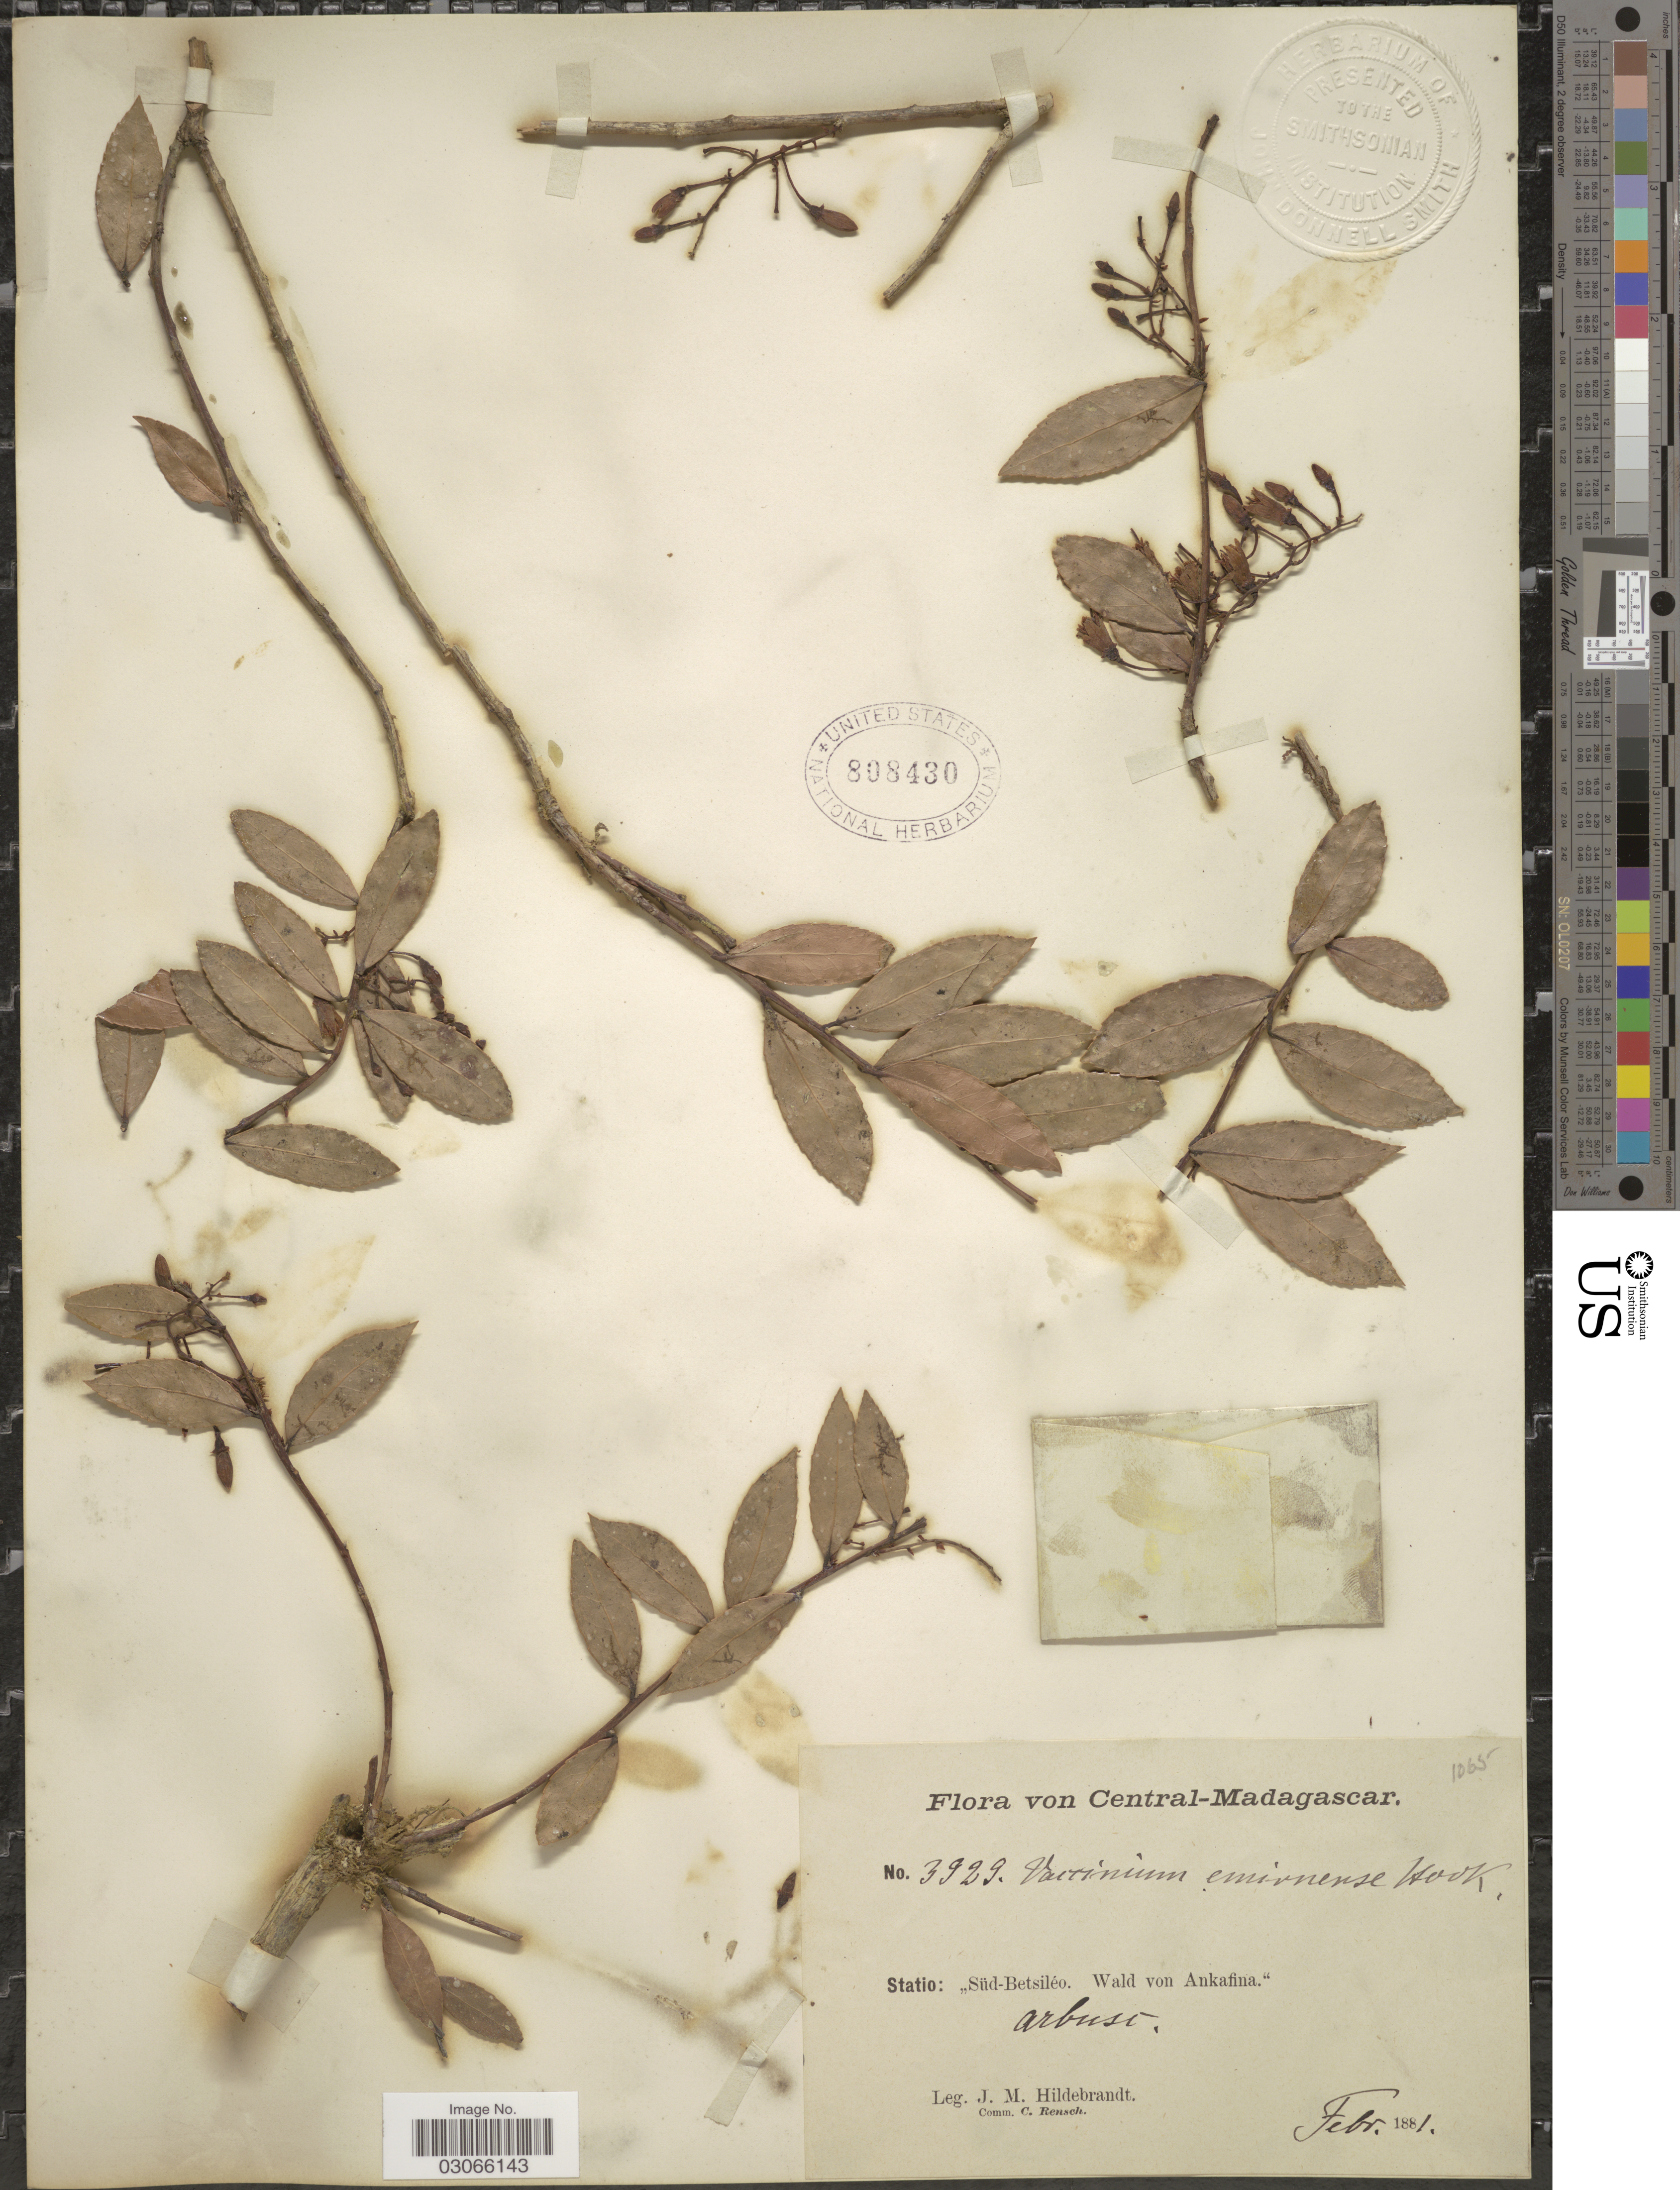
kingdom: Plantae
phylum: Tracheophyta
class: Magnoliopsida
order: Ericales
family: Ericaceae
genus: Vaccinium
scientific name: Vaccinium emirnense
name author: Hook.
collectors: J. Hildebrandt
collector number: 3929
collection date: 1881-02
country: Madagascar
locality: Central-Madagascar. Statio: "Süd-Betsiléo. Wald von Ankafina".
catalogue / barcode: US 808430